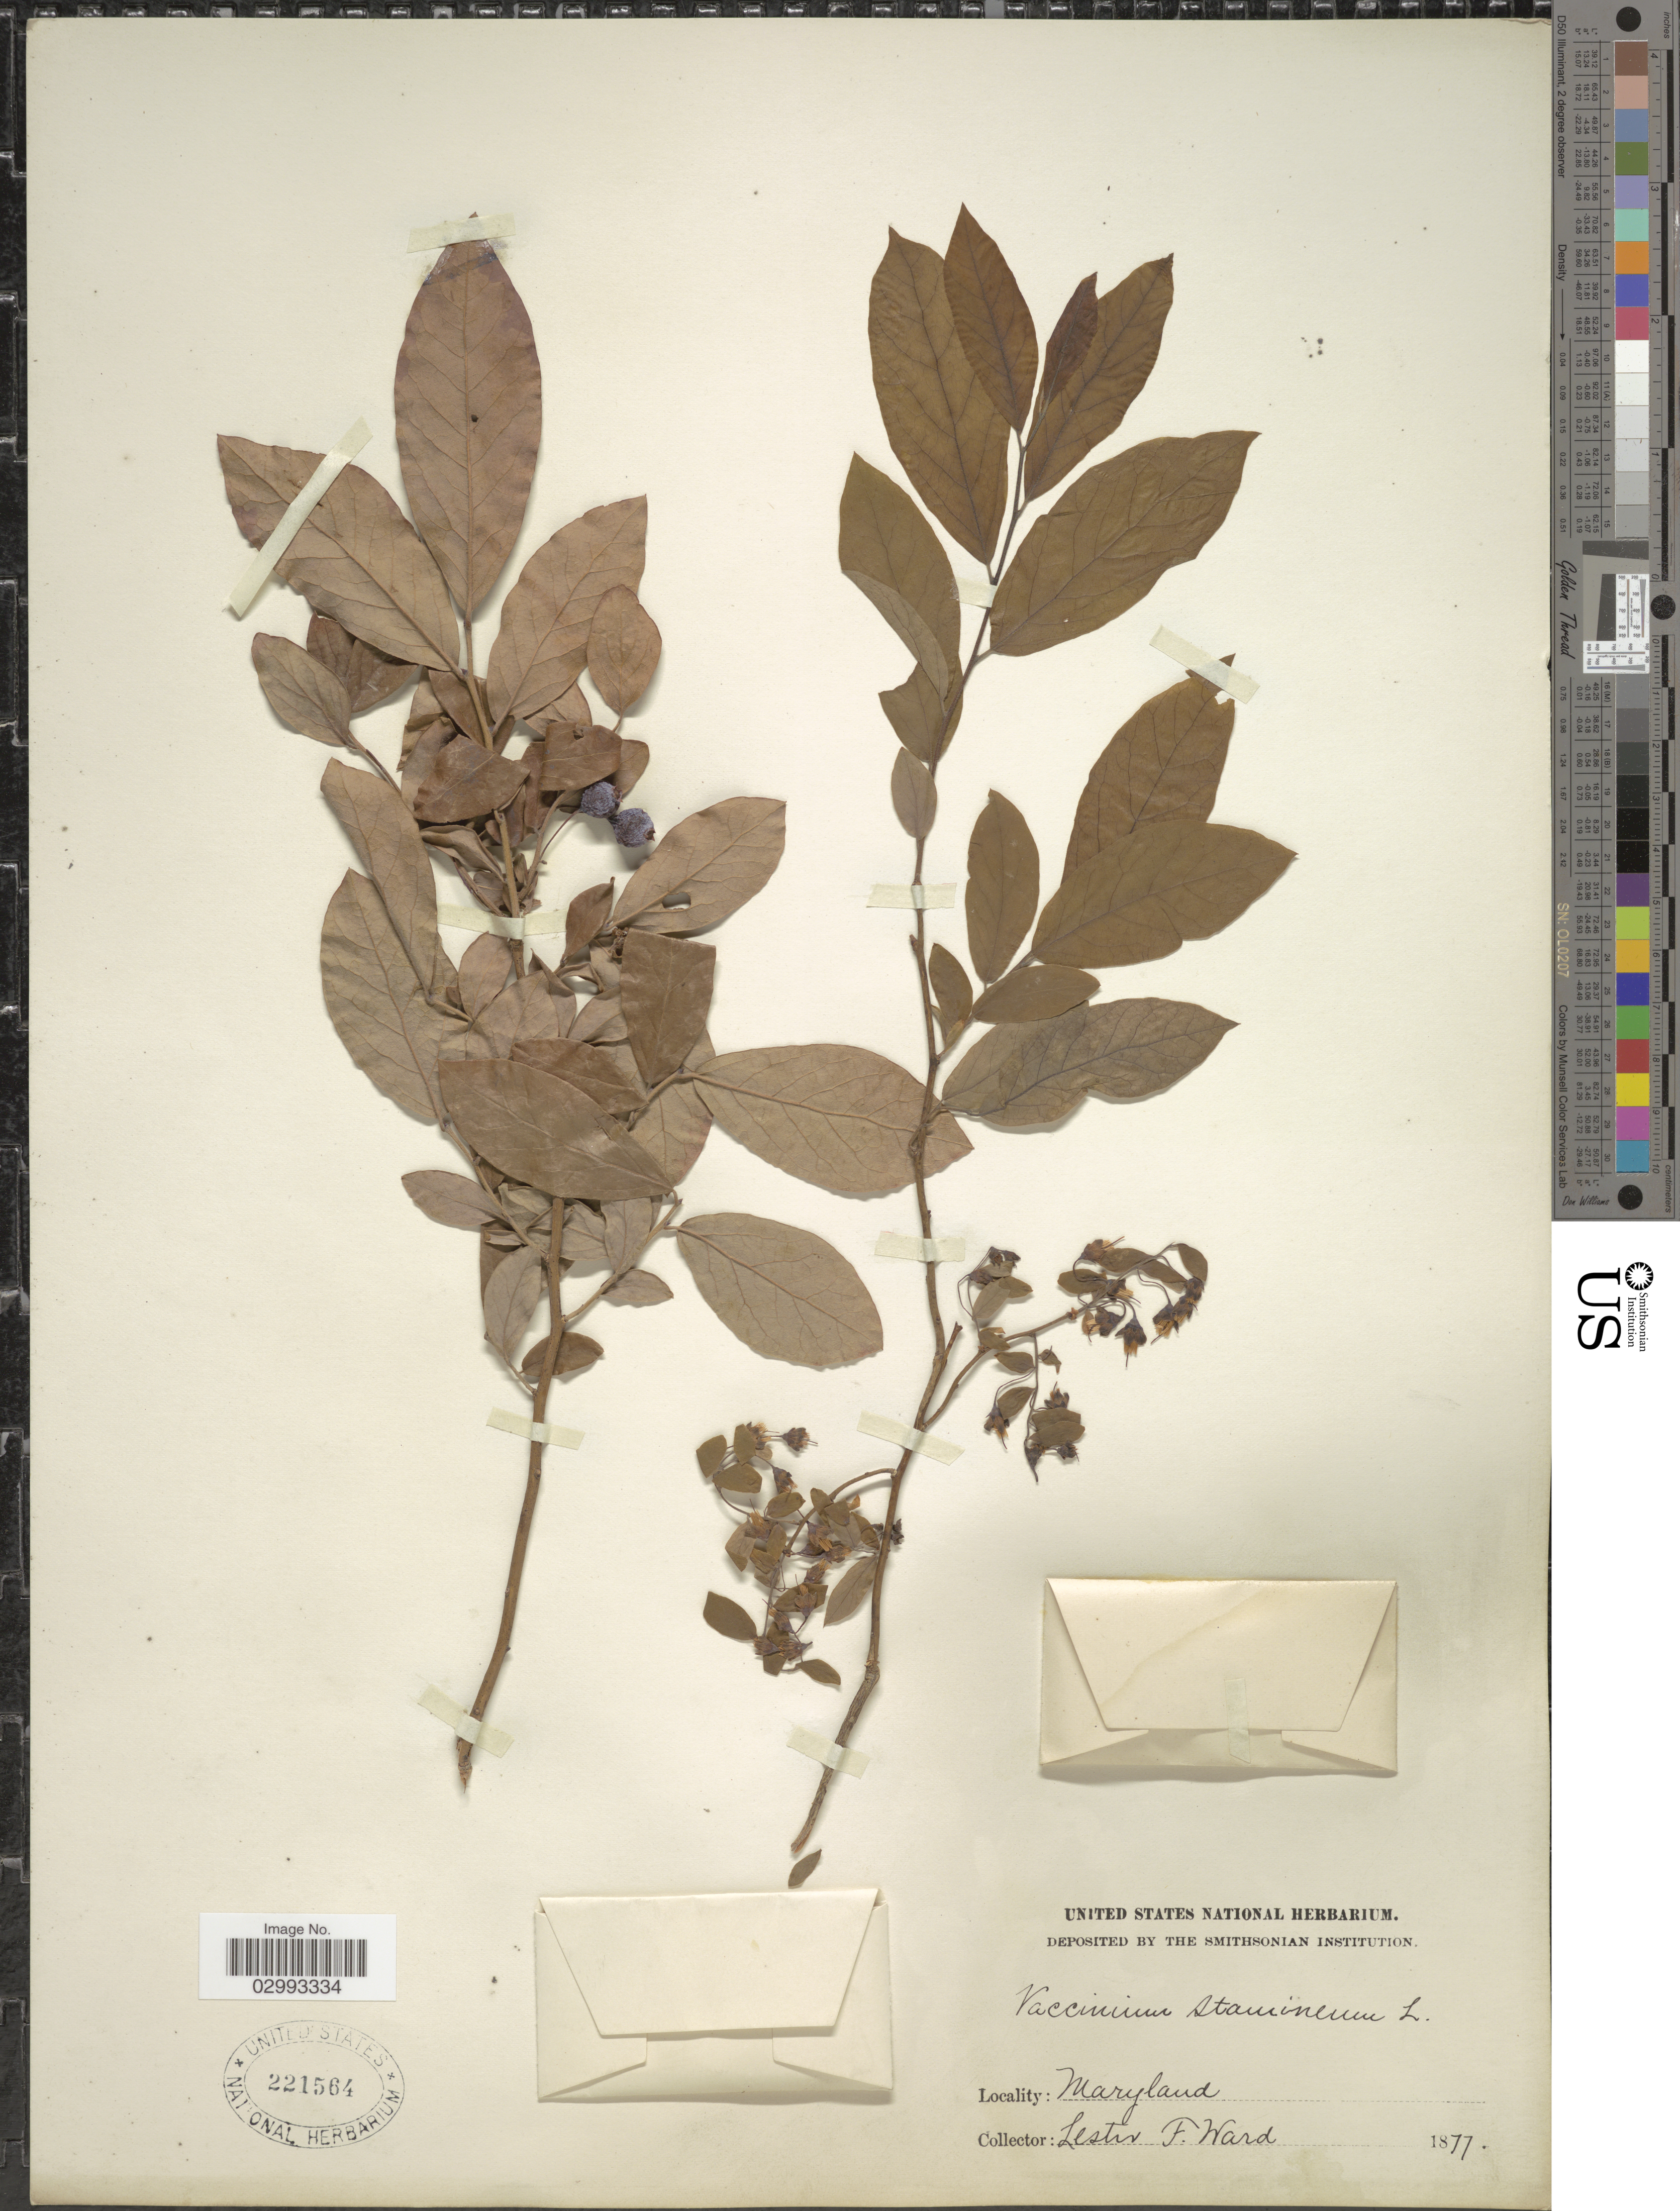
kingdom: Plantae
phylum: Tracheophyta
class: Magnoliopsida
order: Ericales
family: Ericaceae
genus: Polycodium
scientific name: Polycodium stamineum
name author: (L.) Greene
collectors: L. F. Ward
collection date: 1877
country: United States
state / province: Maryland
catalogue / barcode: US 221564